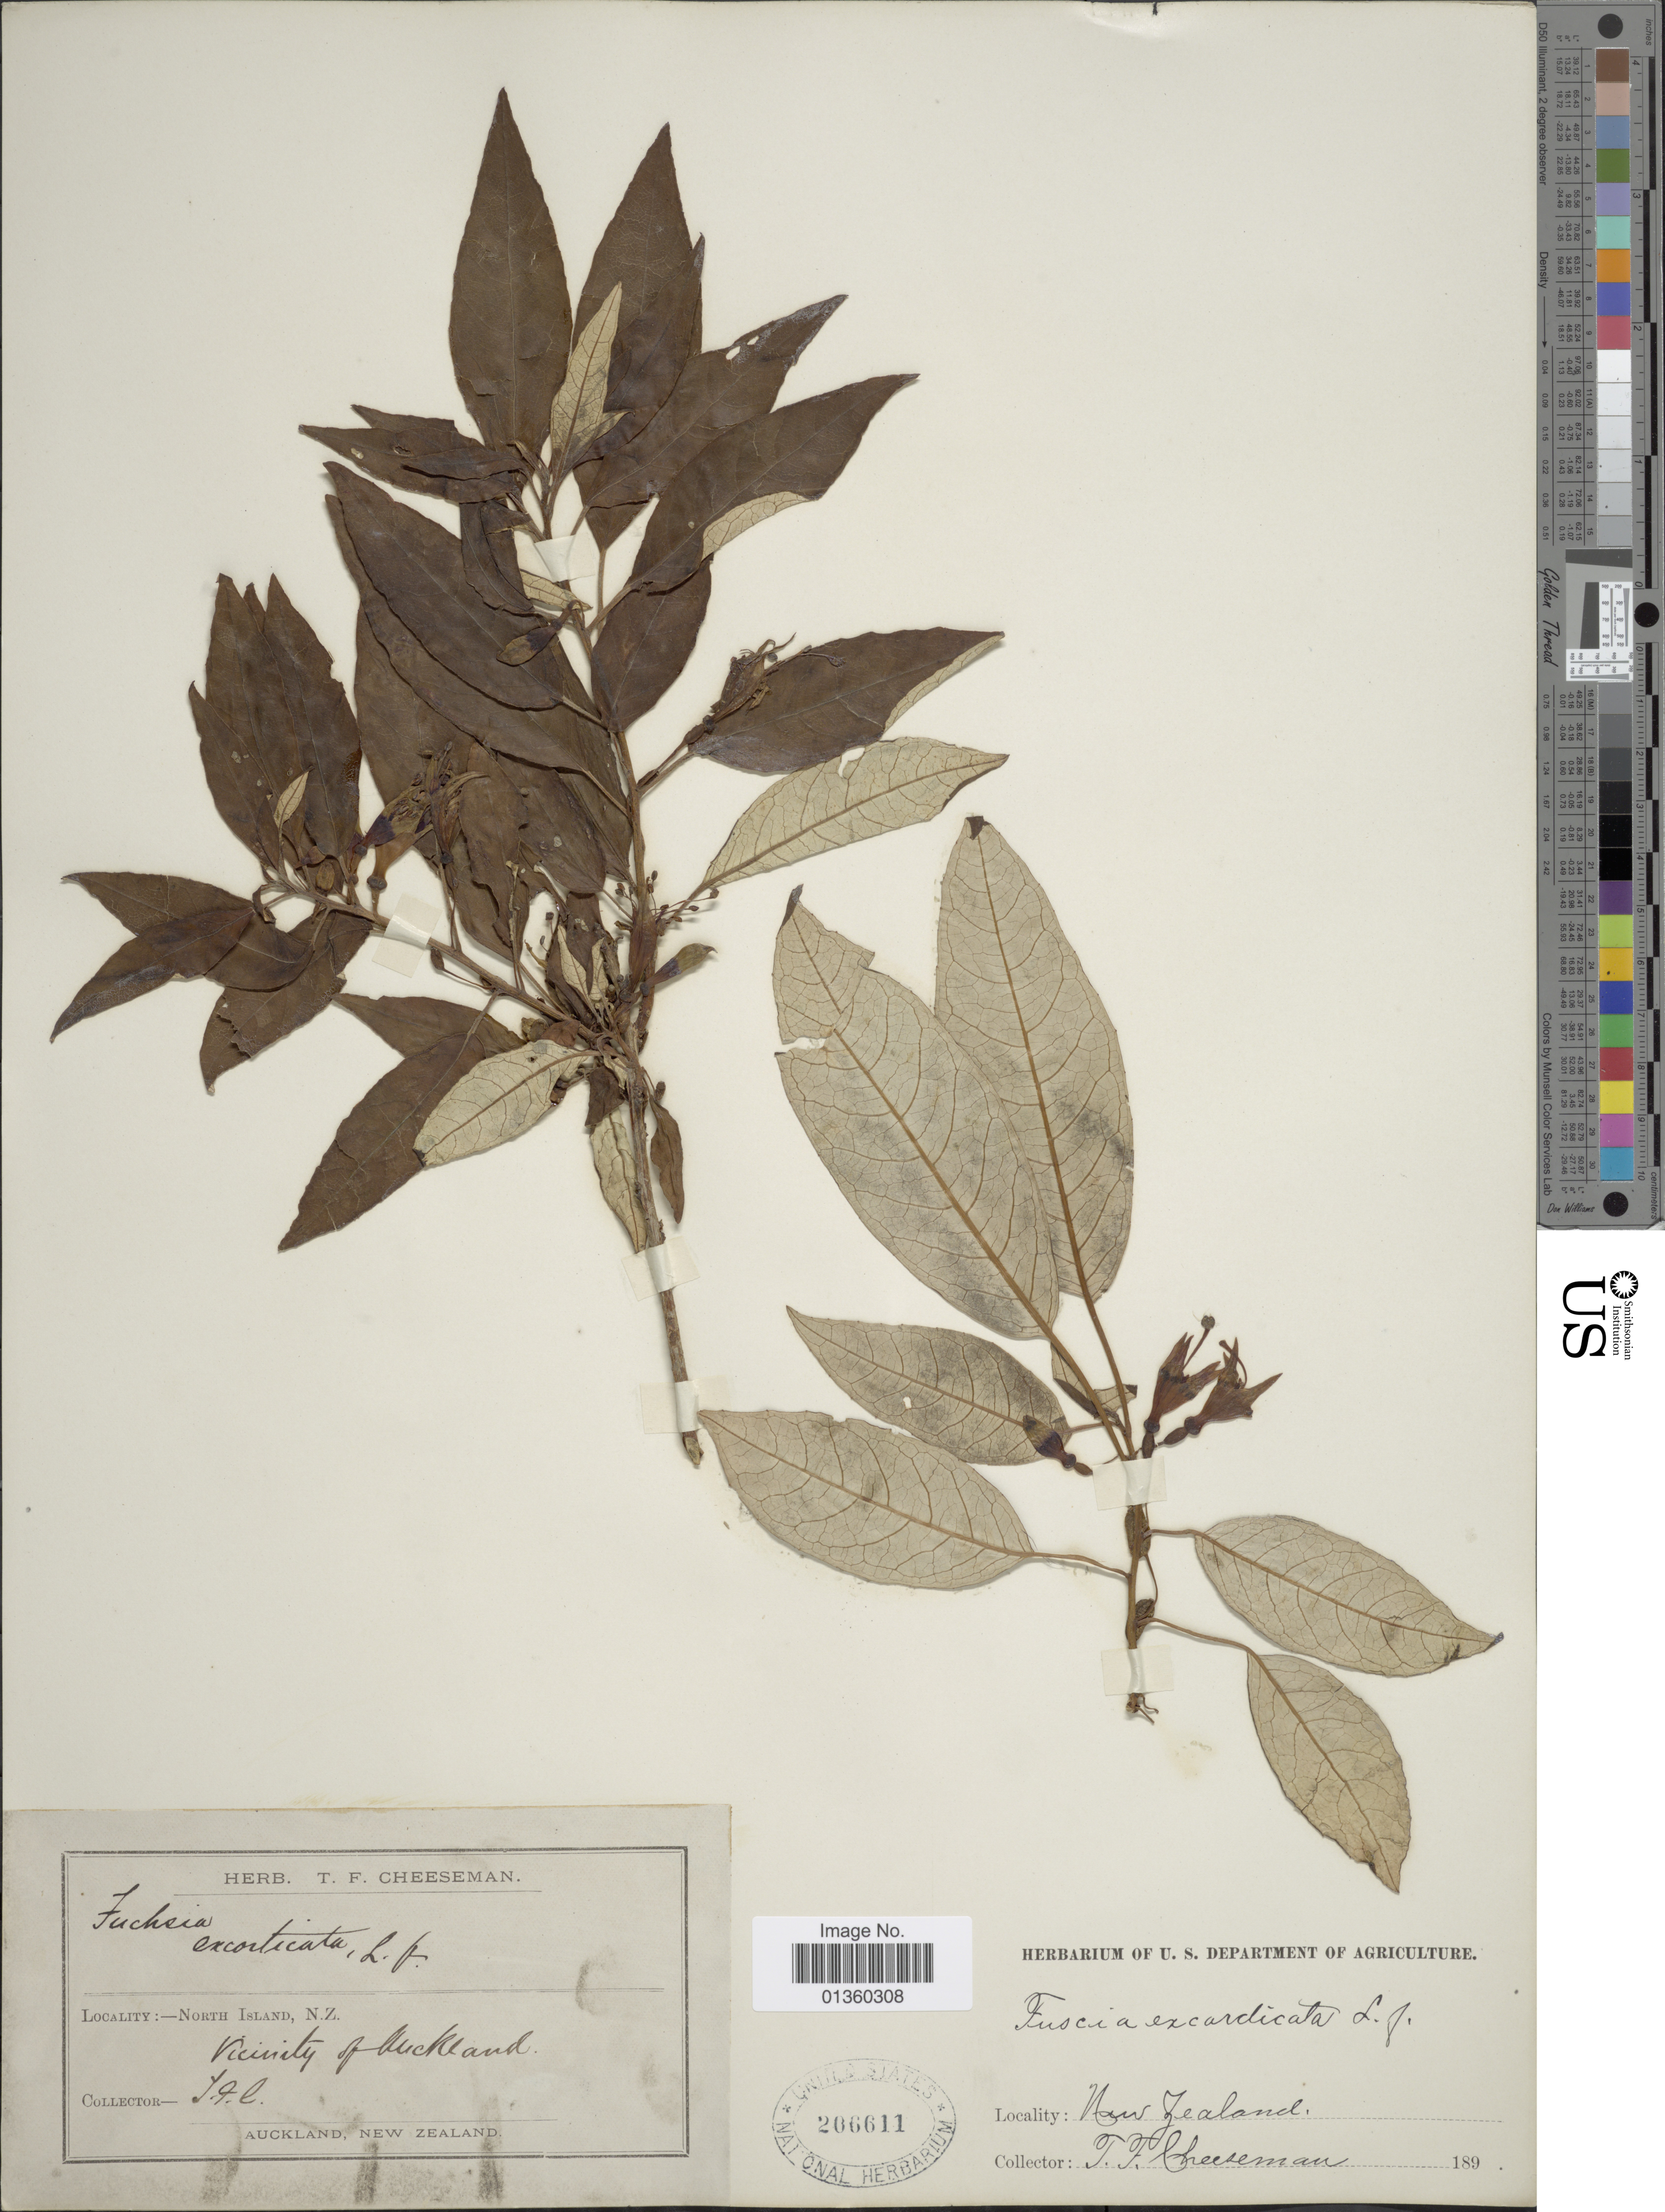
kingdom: Plantae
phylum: Tracheophyta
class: Magnoliopsida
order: Myrtales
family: Onagraceae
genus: Fuchsia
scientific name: Fuchsia excorticata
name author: (J.R. Forst. & G. Forst.) L. f.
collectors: T. F. Cheeseman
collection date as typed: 189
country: New Zealand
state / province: Auckland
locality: North Island, Vicinity of Auckland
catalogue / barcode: US 206611